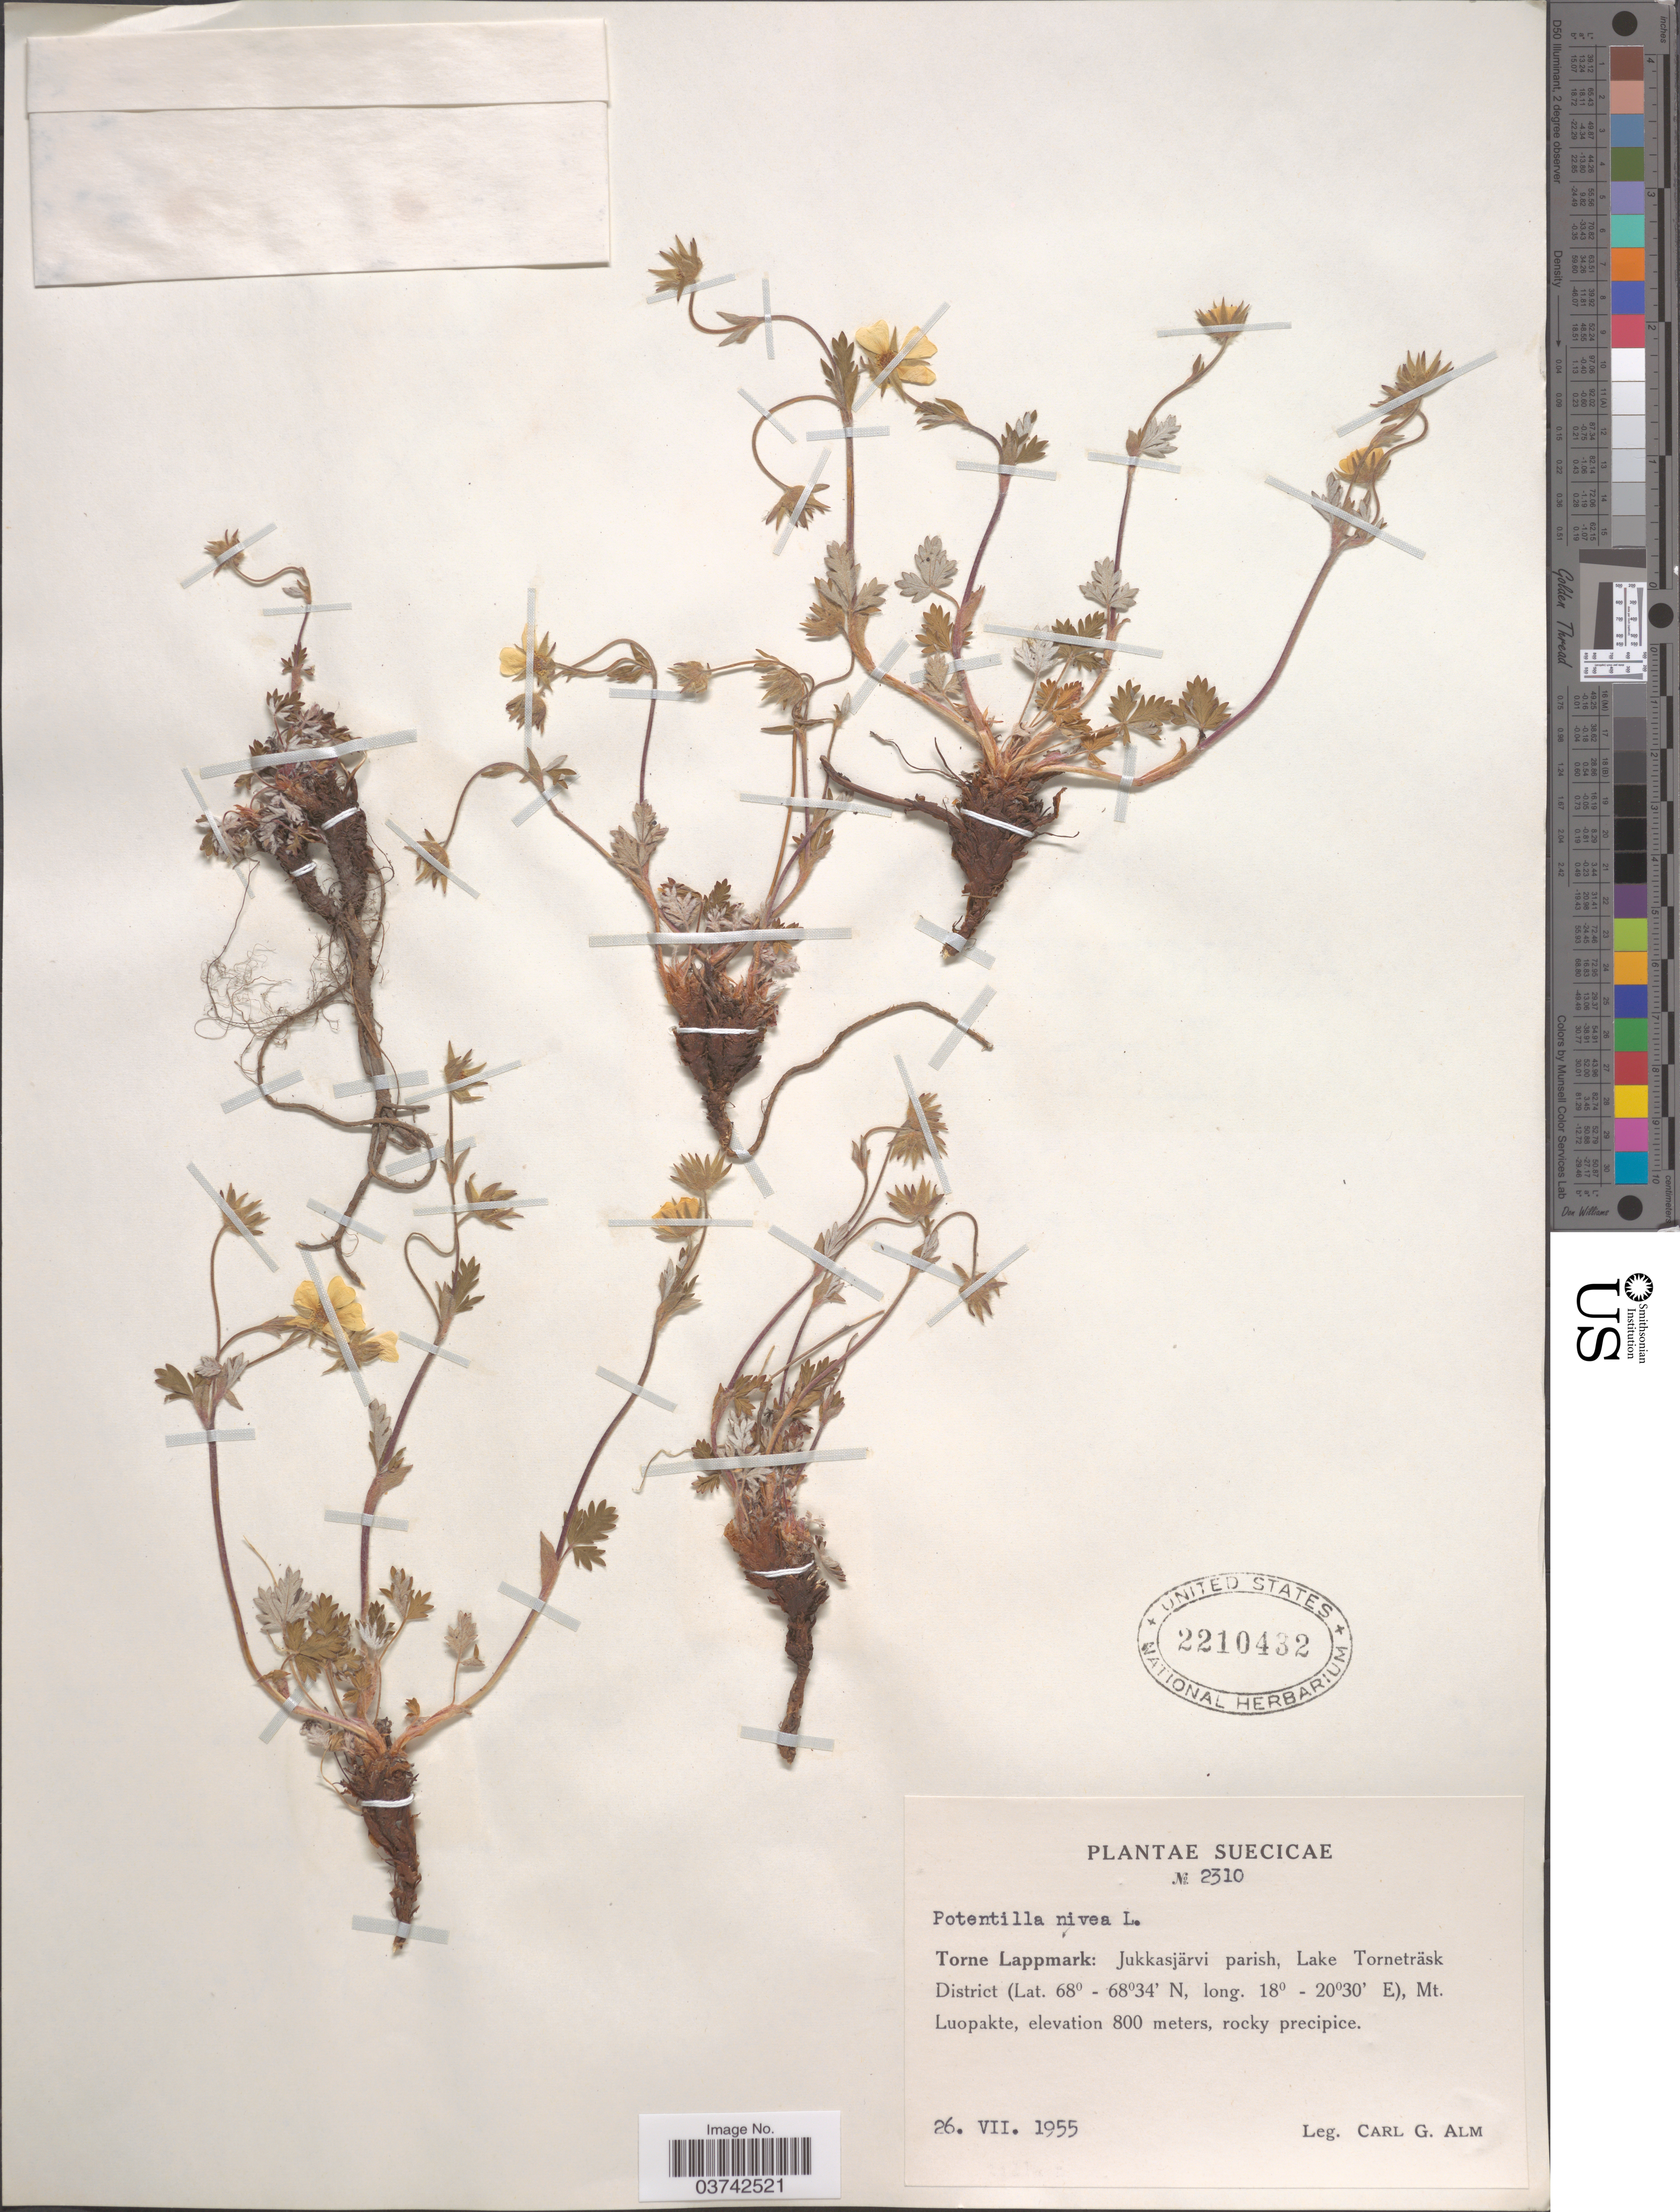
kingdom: Plantae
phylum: Tracheophyta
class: Magnoliopsida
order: Rosales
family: Rosaceae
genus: Potentilla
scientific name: Potentilla nivea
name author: L.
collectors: C. G. Alm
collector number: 2310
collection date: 1955-07-26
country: Sweden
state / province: Norrbotten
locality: Suecicae. Torne Lappmark: Jukkasjärvi parish, Lake Torneträsk District, Mt. Luopakte.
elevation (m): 800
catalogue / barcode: US 2210432